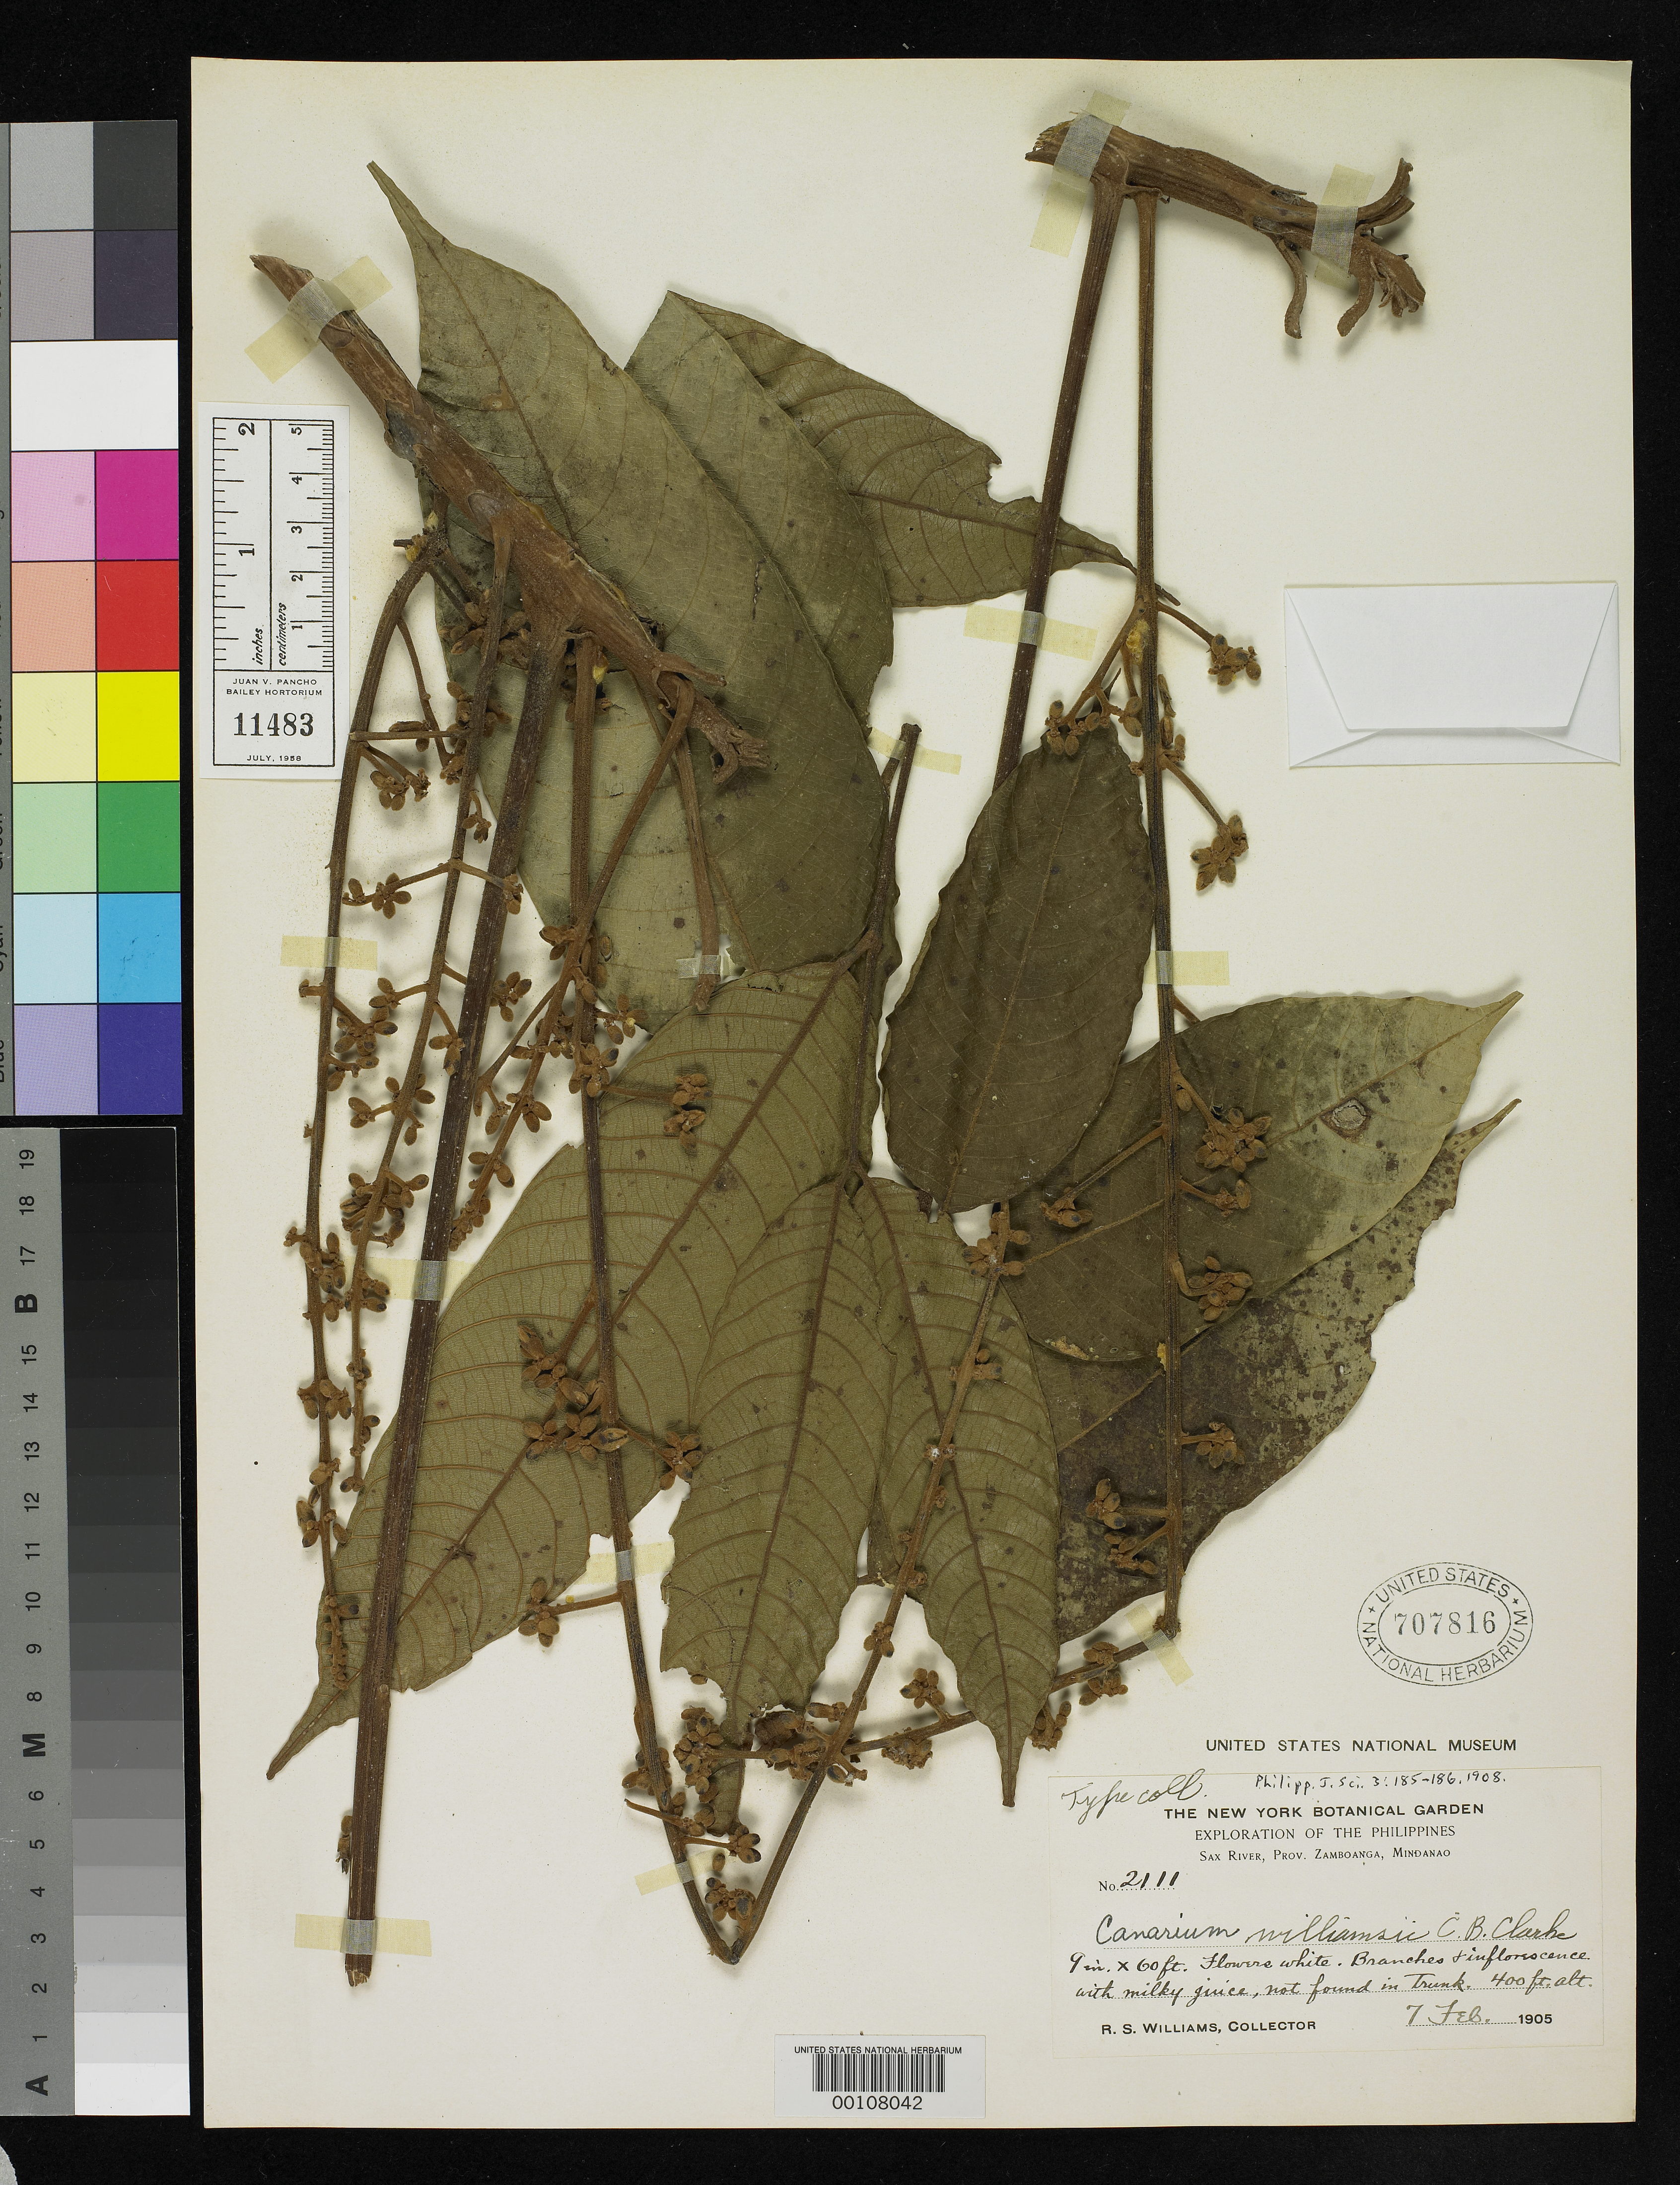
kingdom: Plantae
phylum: Tracheophyta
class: Magnoliopsida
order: Sapindales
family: Burseraceae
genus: Canarium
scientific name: Canarium williamsii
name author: C.B. Rob.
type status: Isotype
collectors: R. S. Williams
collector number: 2111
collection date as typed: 07 Feb 1905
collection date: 1905-02-07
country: Philippines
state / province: Zamboanga Peninsula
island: Mindanao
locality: Sax River.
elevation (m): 120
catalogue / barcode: US 707816